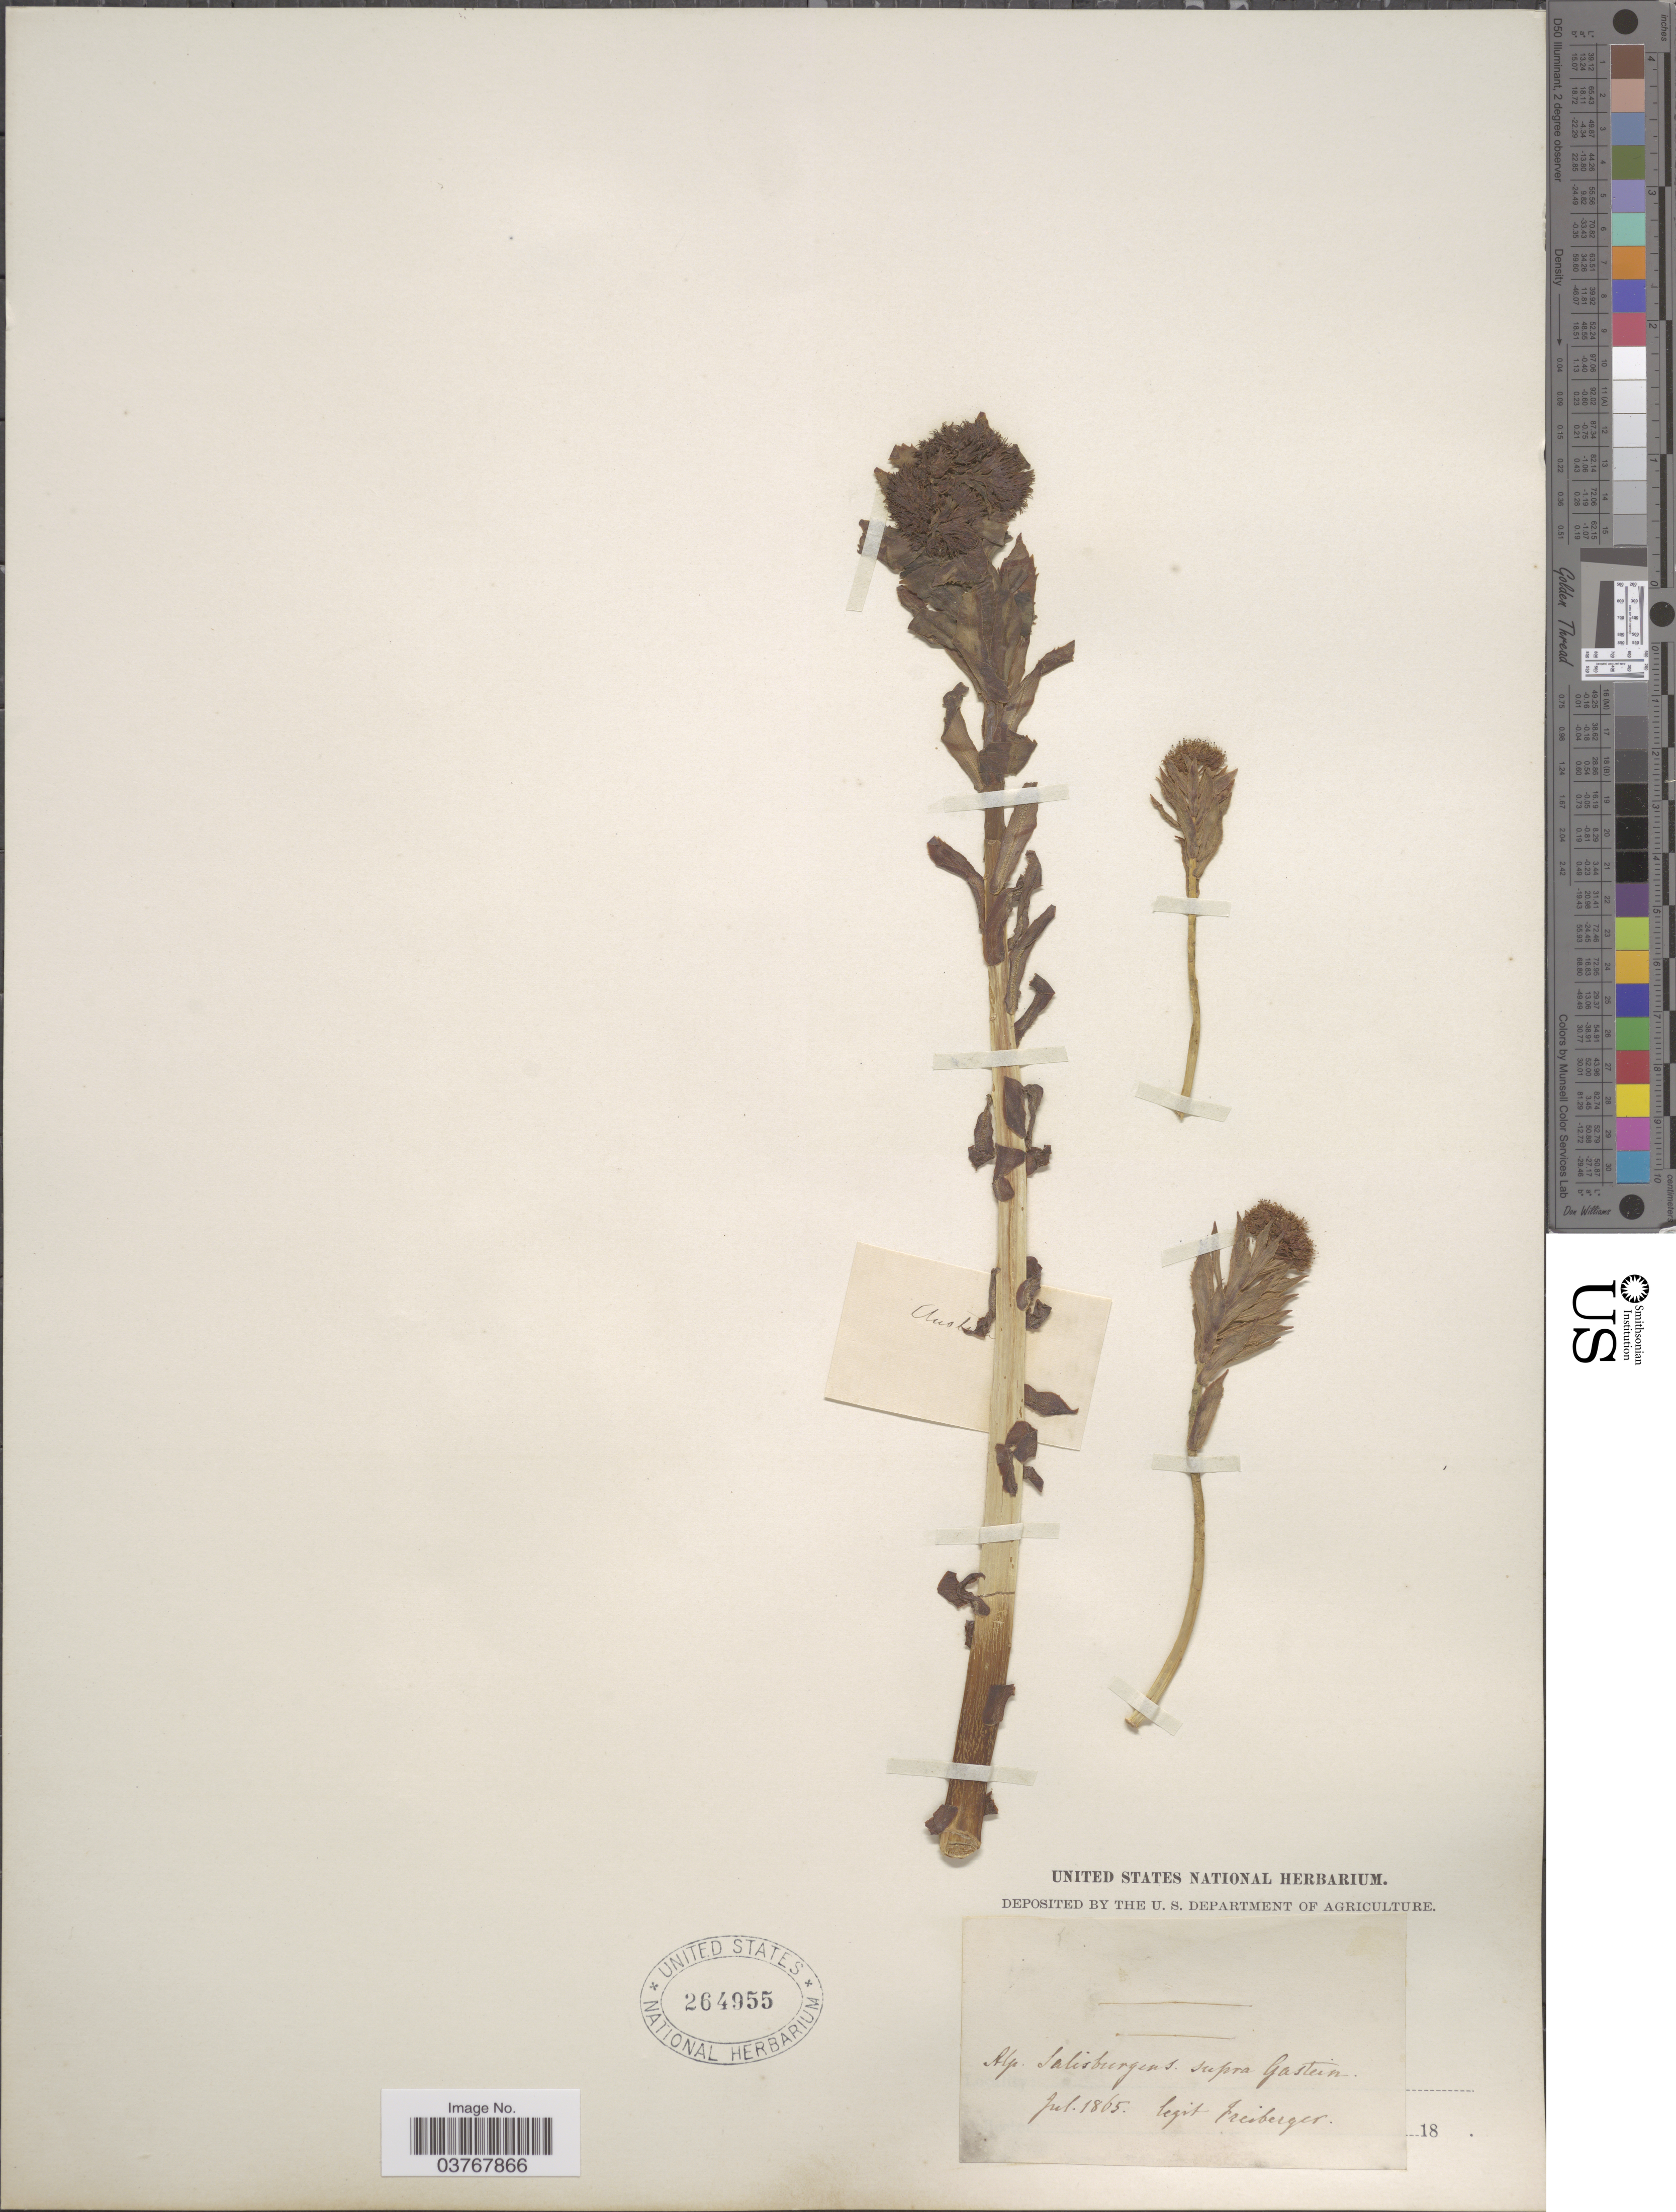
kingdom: Plantae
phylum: Tracheophyta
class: Magnoliopsida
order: Saxifragales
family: Crassulaceae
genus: Sedum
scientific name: Sedum sp.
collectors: Freiberger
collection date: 1865-07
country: Austria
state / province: Salzburg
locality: Alp. Salisburgens supra Gastein.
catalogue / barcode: US 264955